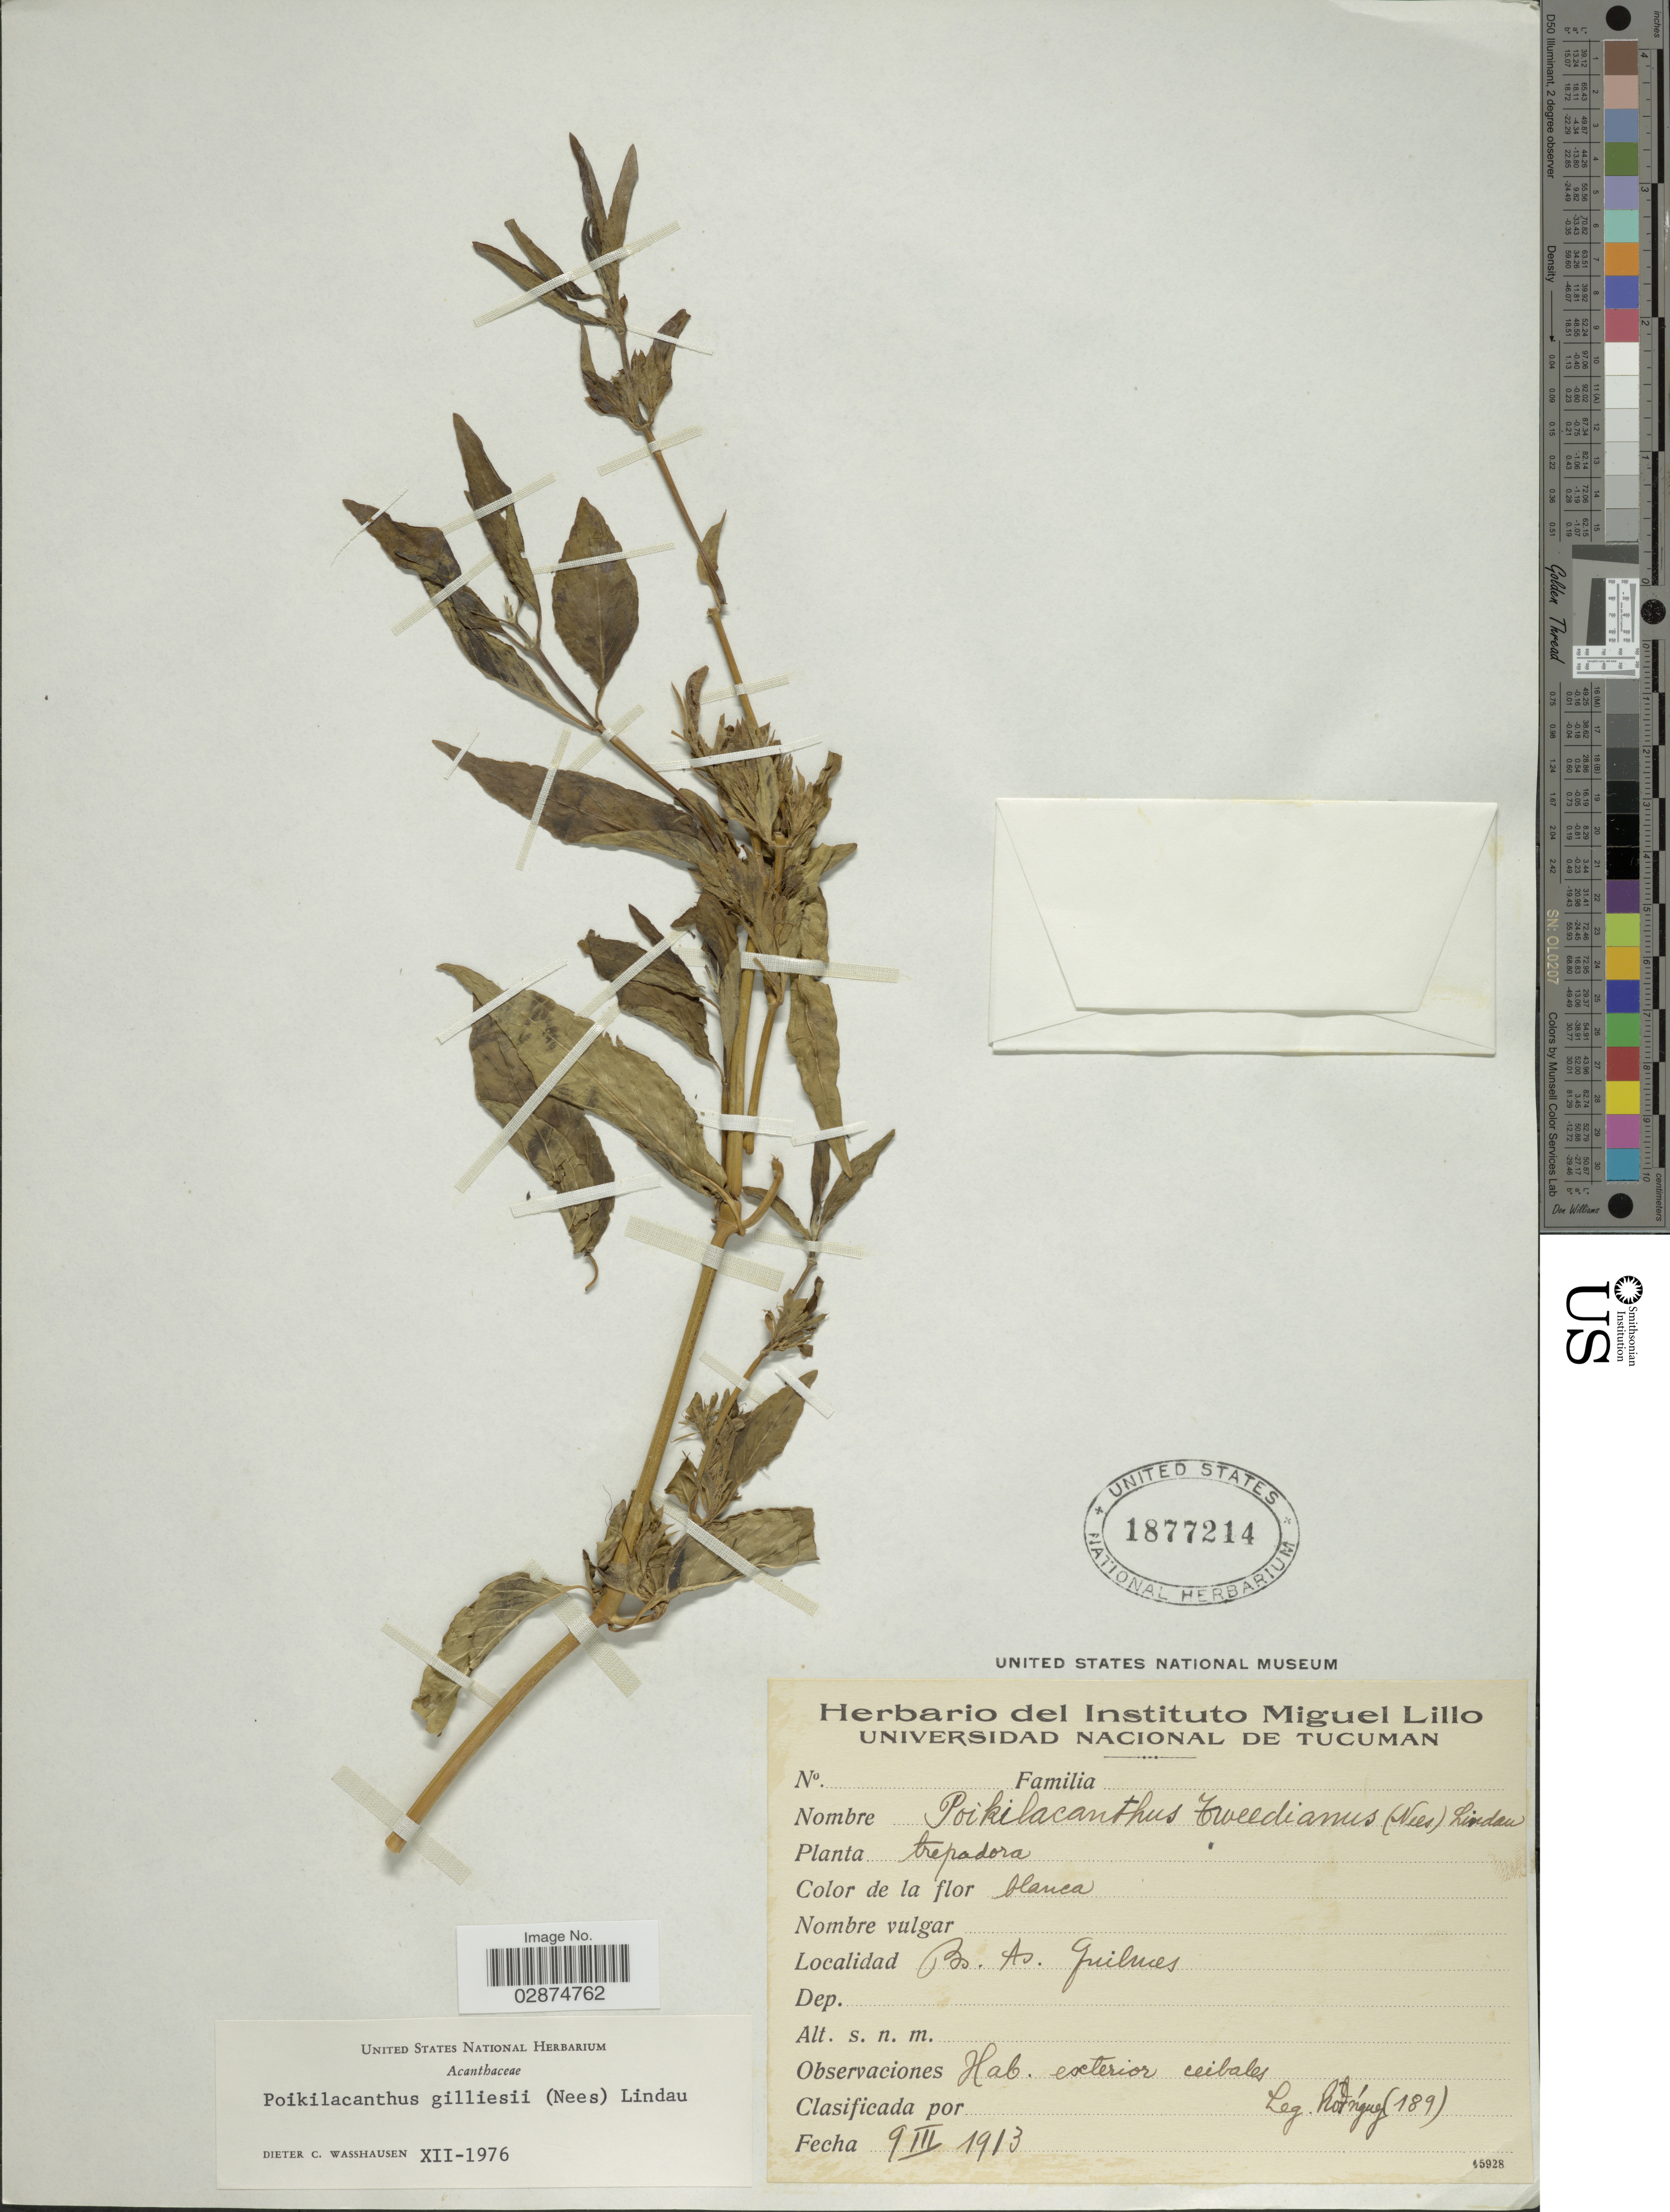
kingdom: Plantae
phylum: Tracheophyta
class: Magnoliopsida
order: Lamiales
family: Acanthaceae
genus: Poikilacanthus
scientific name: Poikilacanthus glandulosus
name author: (Nees) Ariza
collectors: Rodriguez, --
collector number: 189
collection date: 1913-03-09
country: Argentina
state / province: Buenos Aires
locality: Quilmes.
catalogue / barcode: US 1877214